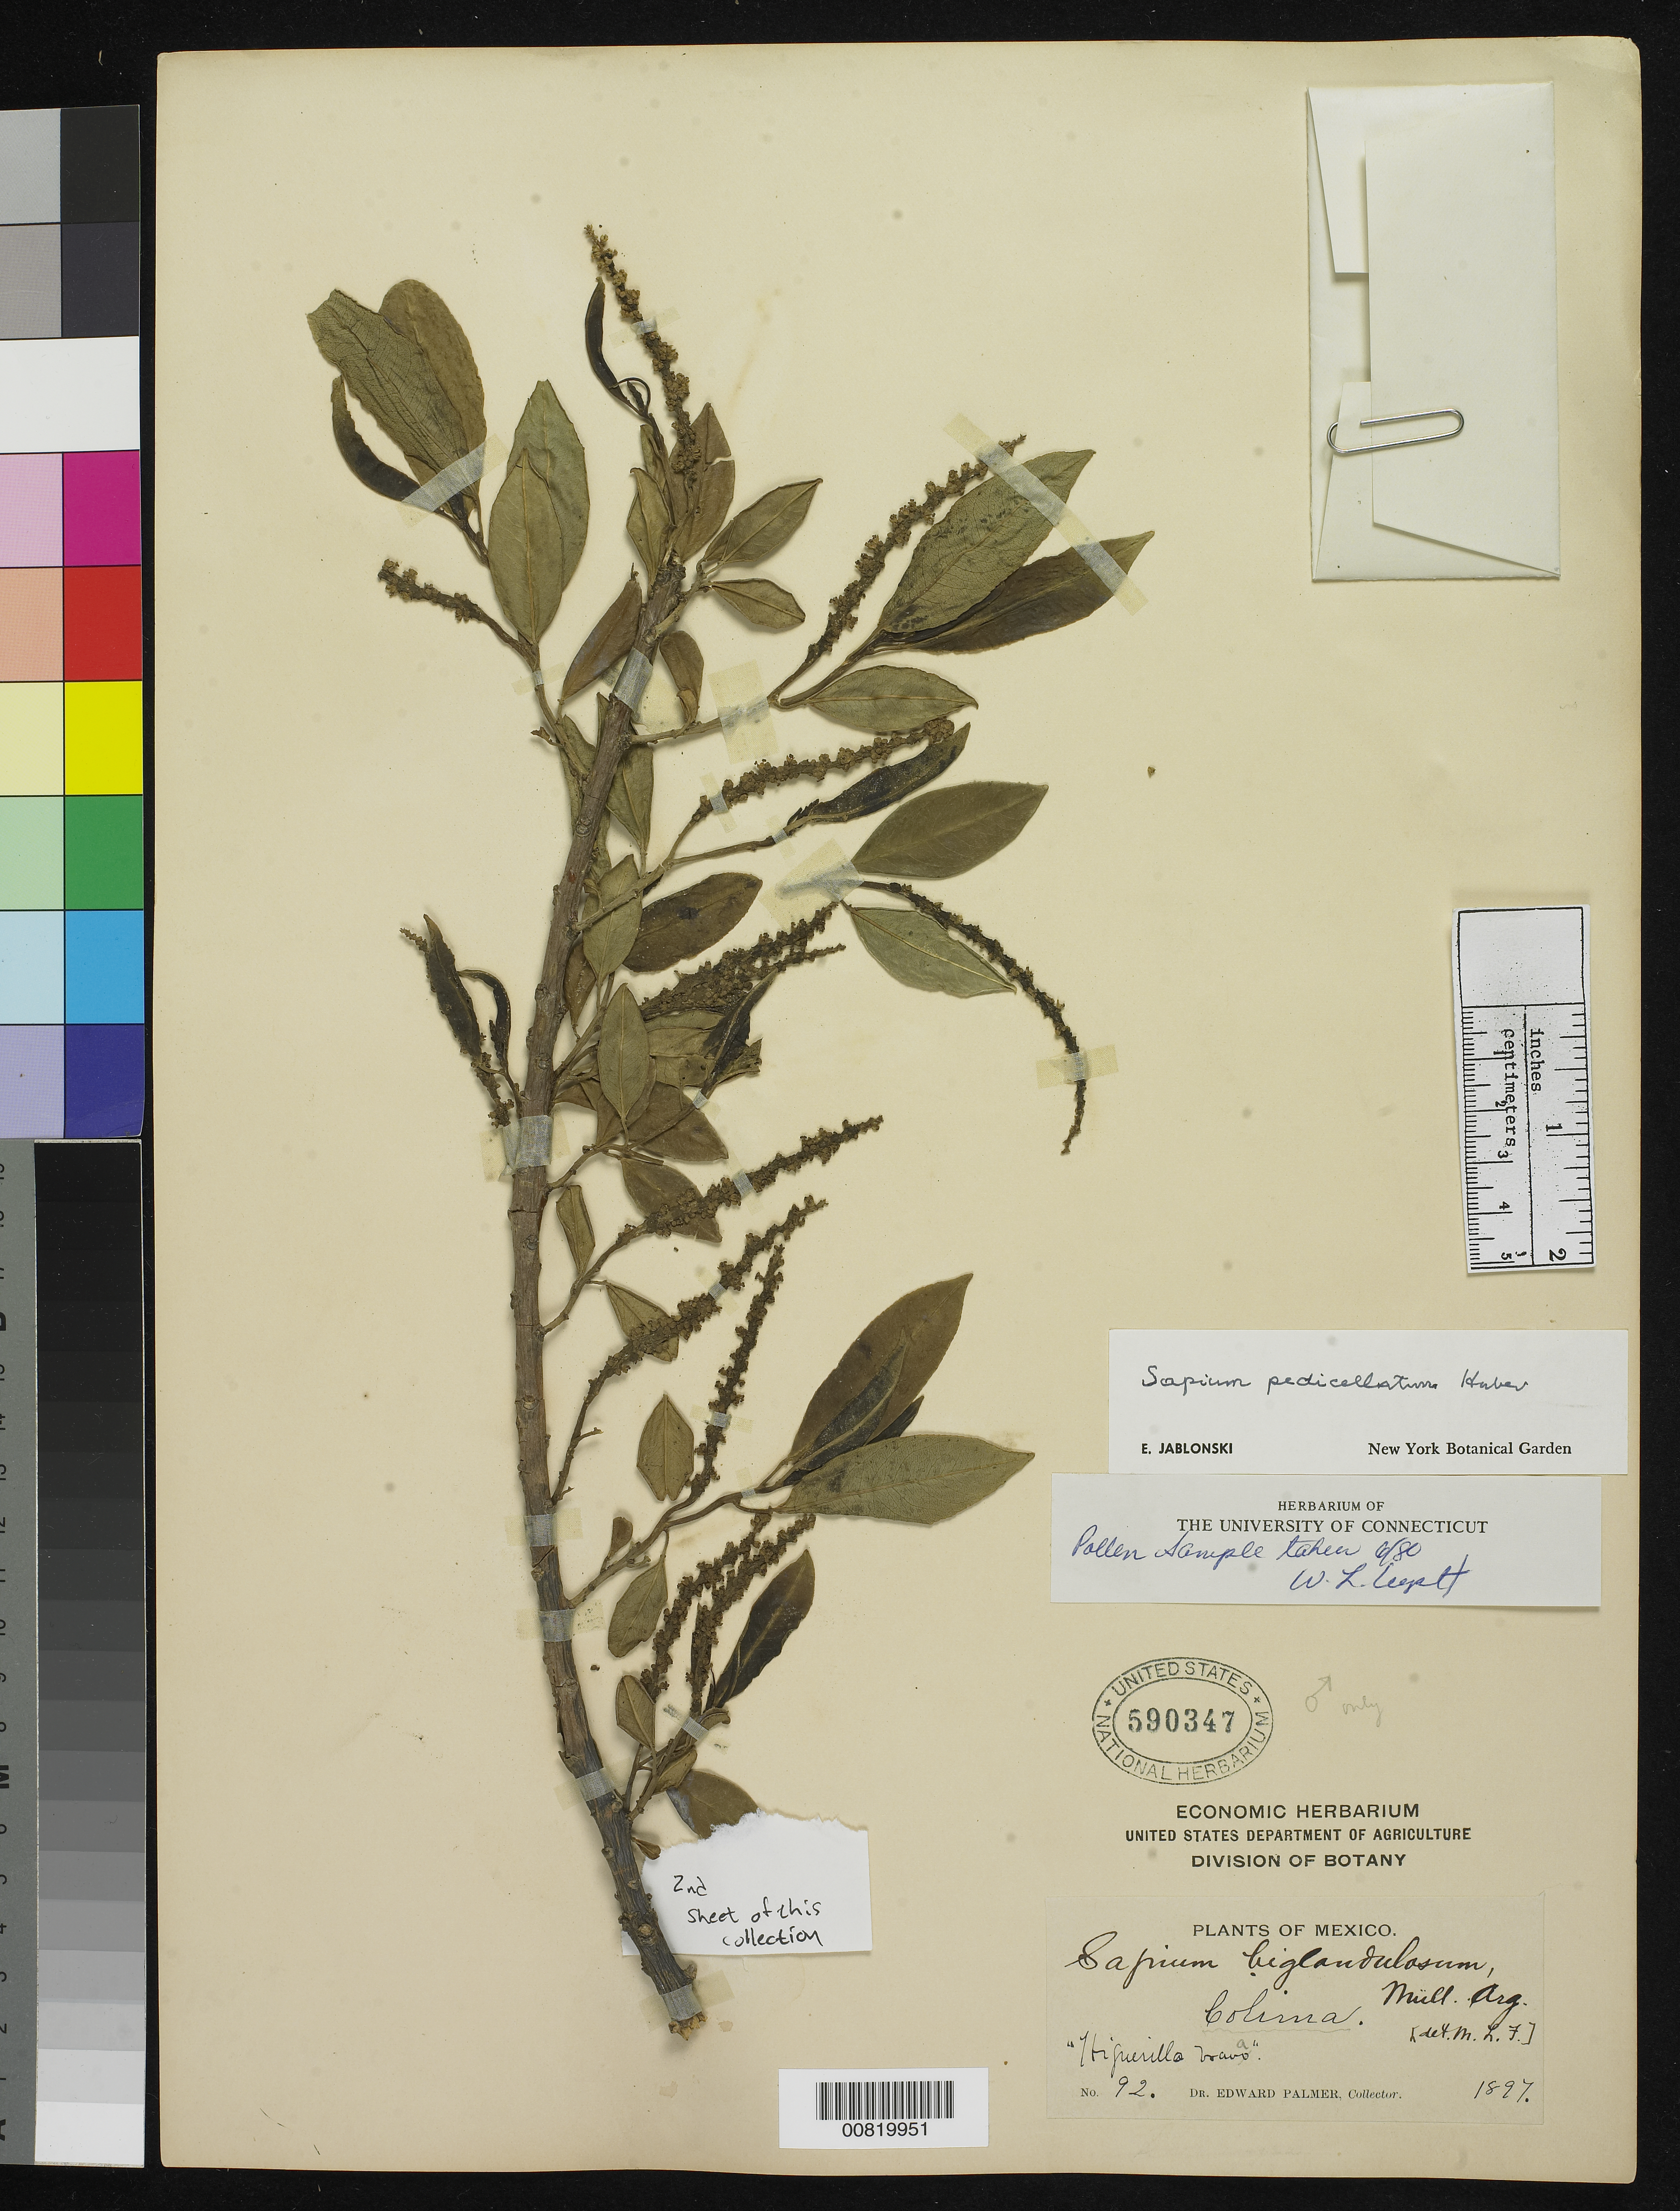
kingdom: Plantae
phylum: Tracheophyta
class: Magnoliopsida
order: Malpighiales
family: Euphorbiaceae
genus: Sapium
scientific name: Sapium pedicellatum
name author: Huber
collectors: E. Palmer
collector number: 92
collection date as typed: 1897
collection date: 1897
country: Mexico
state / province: Colima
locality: Colima.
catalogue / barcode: US 590347